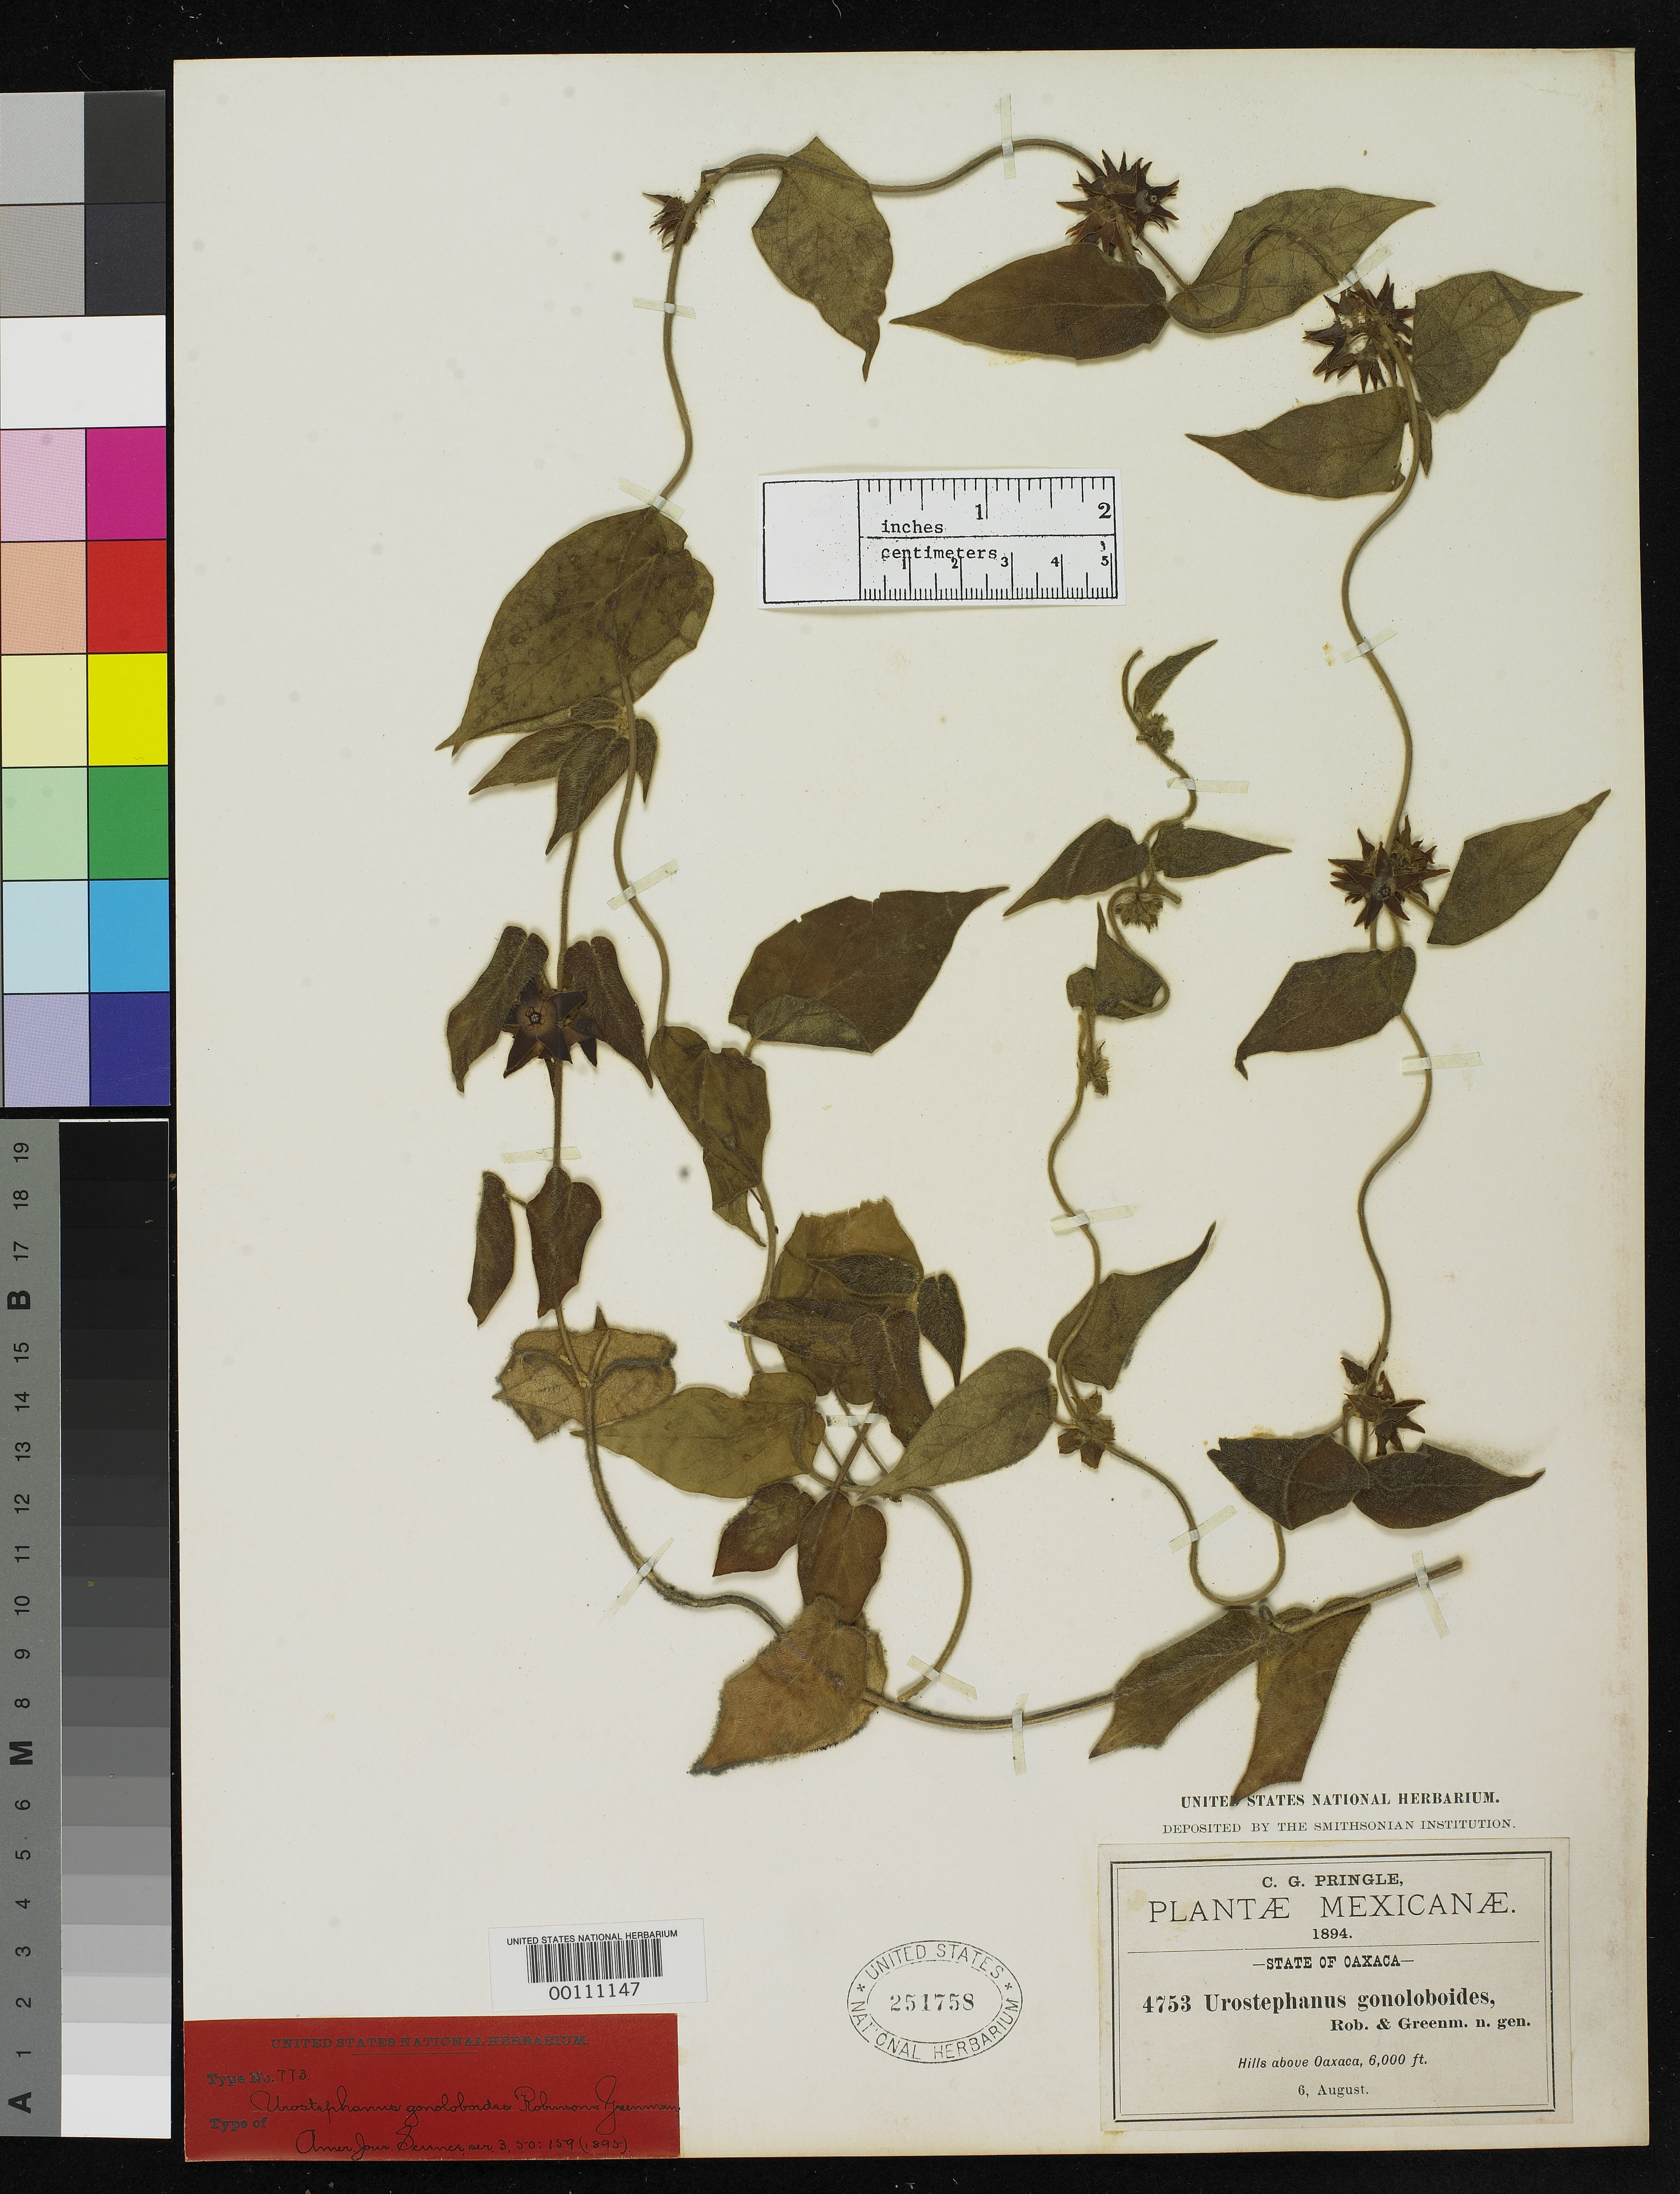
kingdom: Plantae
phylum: Tracheophyta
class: Magnoliopsida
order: Gentianales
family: Apocynaceae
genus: Urostephanus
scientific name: Urostephanus gonoloboides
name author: B.L. Rob. & Greenm.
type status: Isotype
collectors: C. G. Pringle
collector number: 4753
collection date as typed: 06 Aug 1894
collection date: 1894-08-06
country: Mexico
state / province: Oaxaca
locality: On hills above Oaxaca.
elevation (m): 1829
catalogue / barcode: US 251758